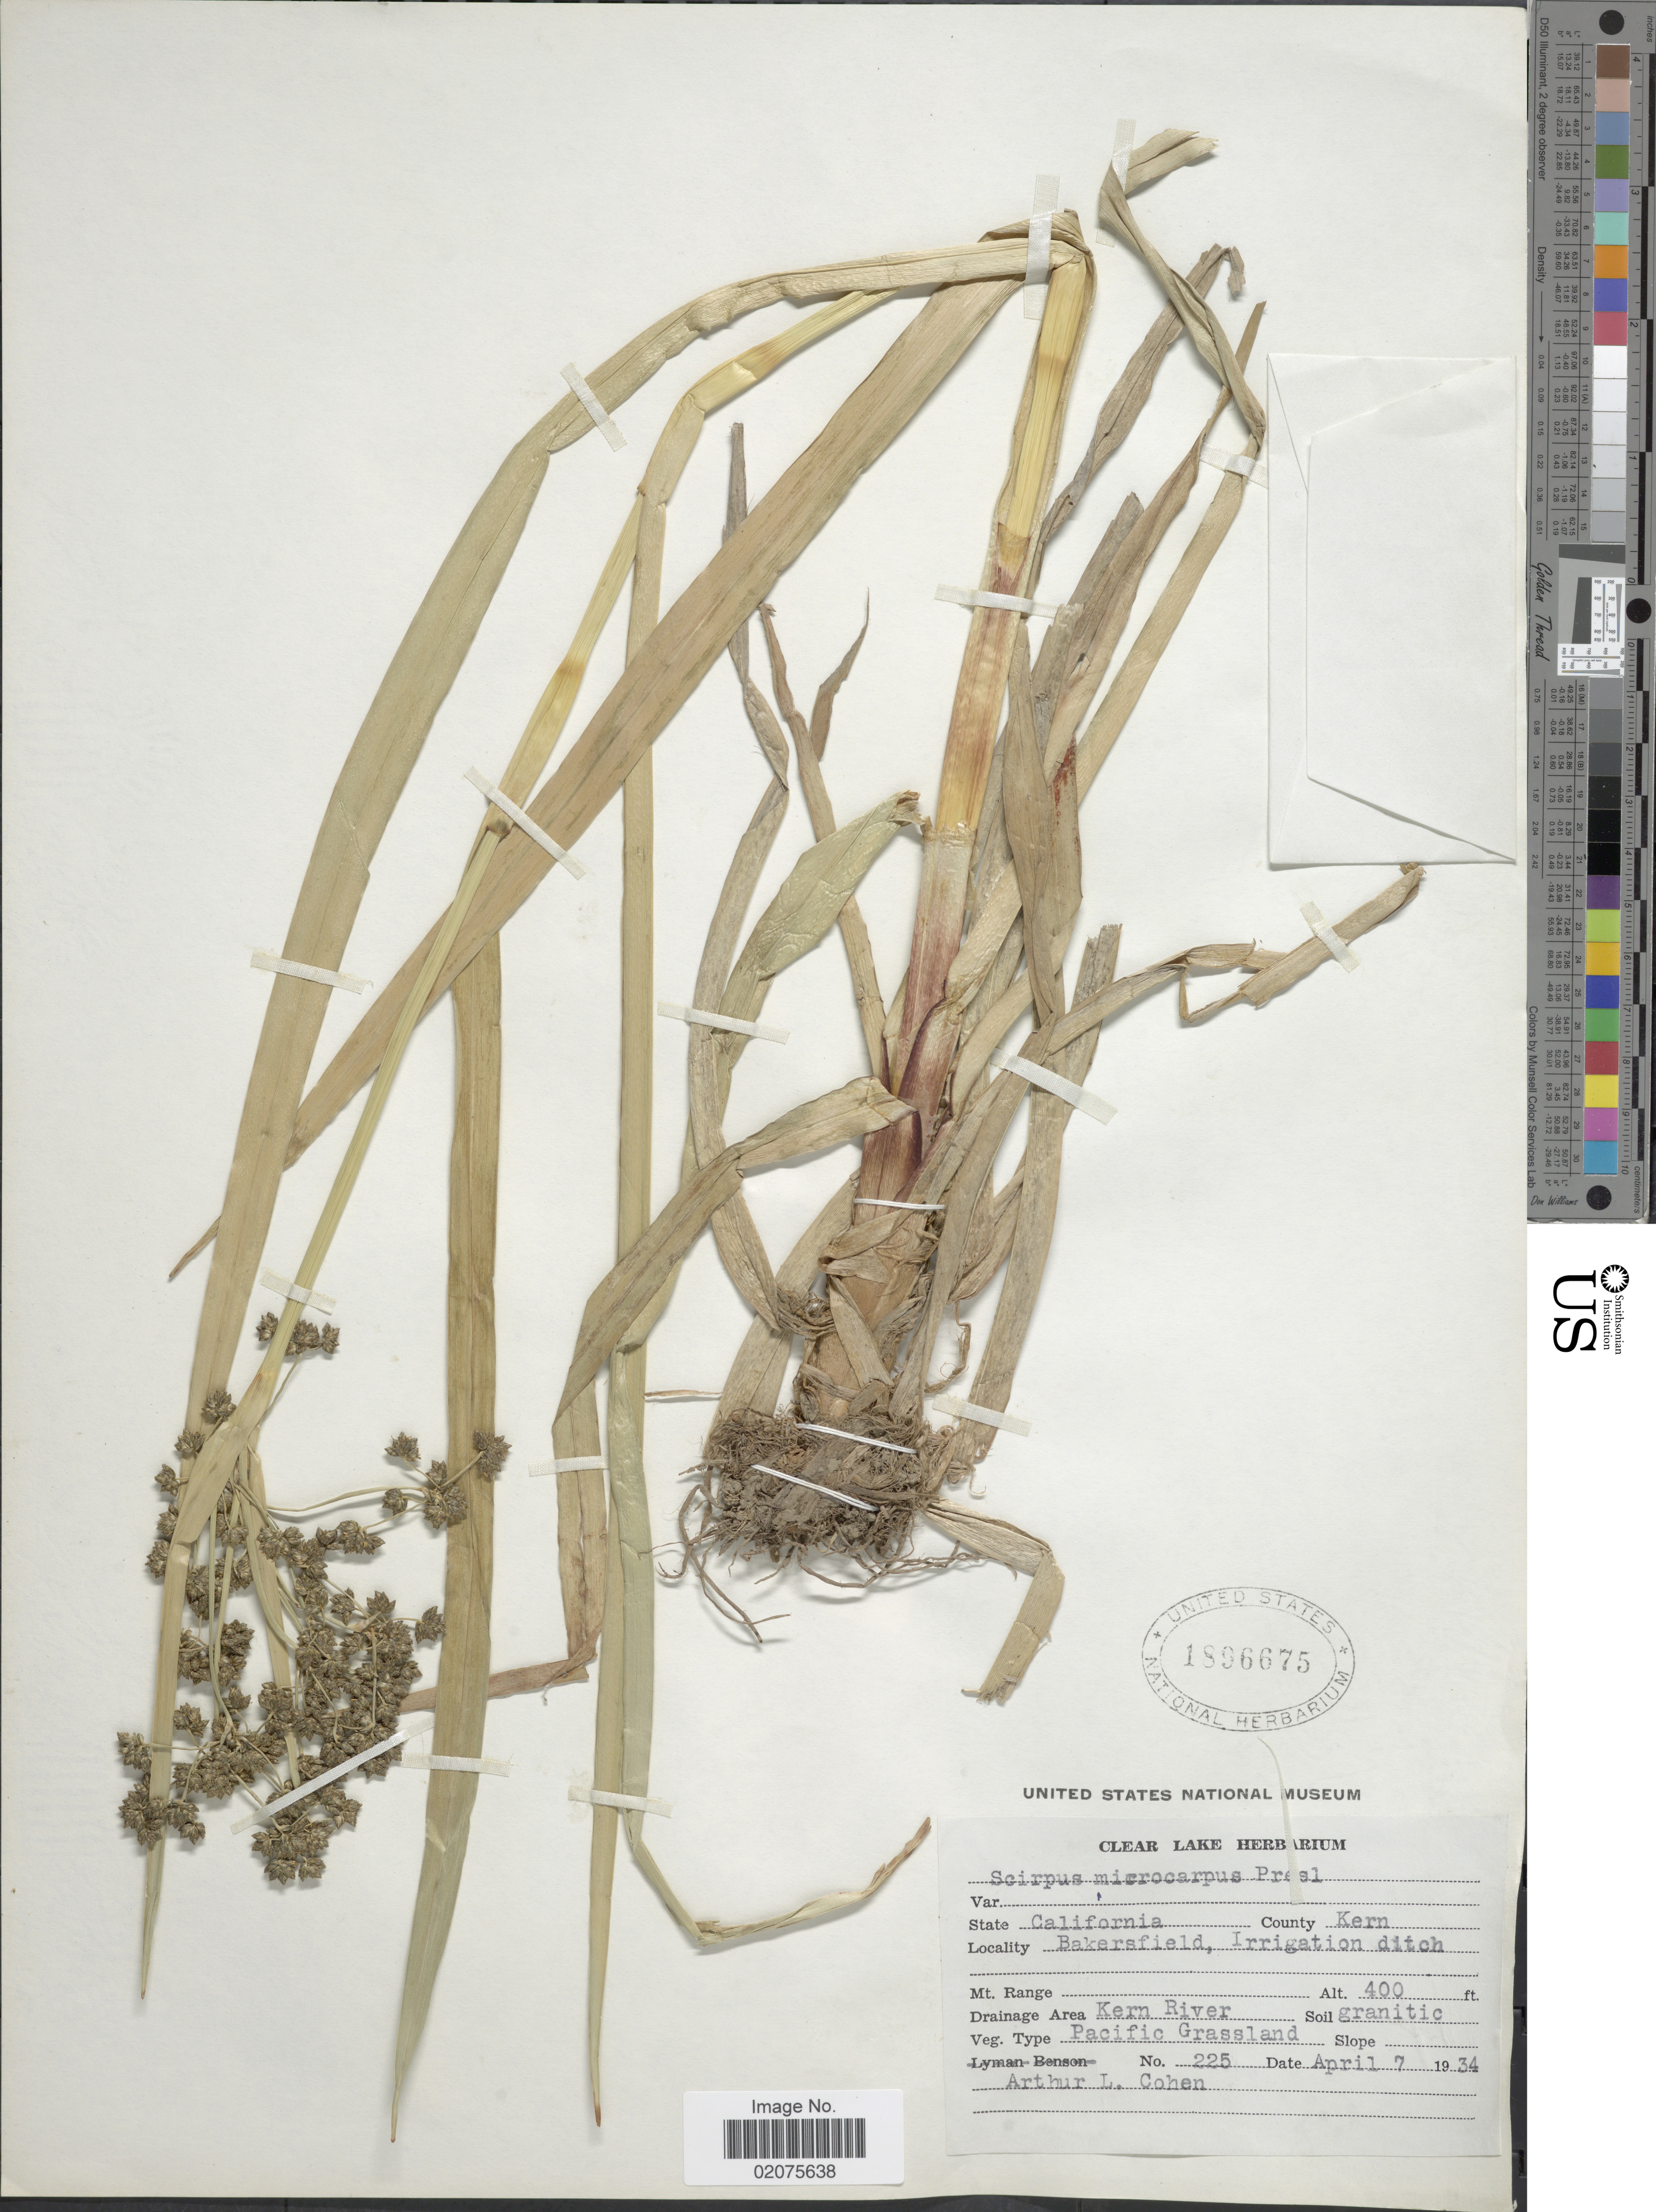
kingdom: Plantae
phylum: Tracheophyta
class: Liliopsida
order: Poales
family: Cyperaceae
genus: Scirpus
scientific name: Scirpus microcarpus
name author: J. Presl & C. Presl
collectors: A. Cohen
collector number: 225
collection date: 1934-04-07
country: United States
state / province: California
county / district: Kern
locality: County: Kern. Bakersfield, Irrigation ditch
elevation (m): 122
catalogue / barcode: US 1896675